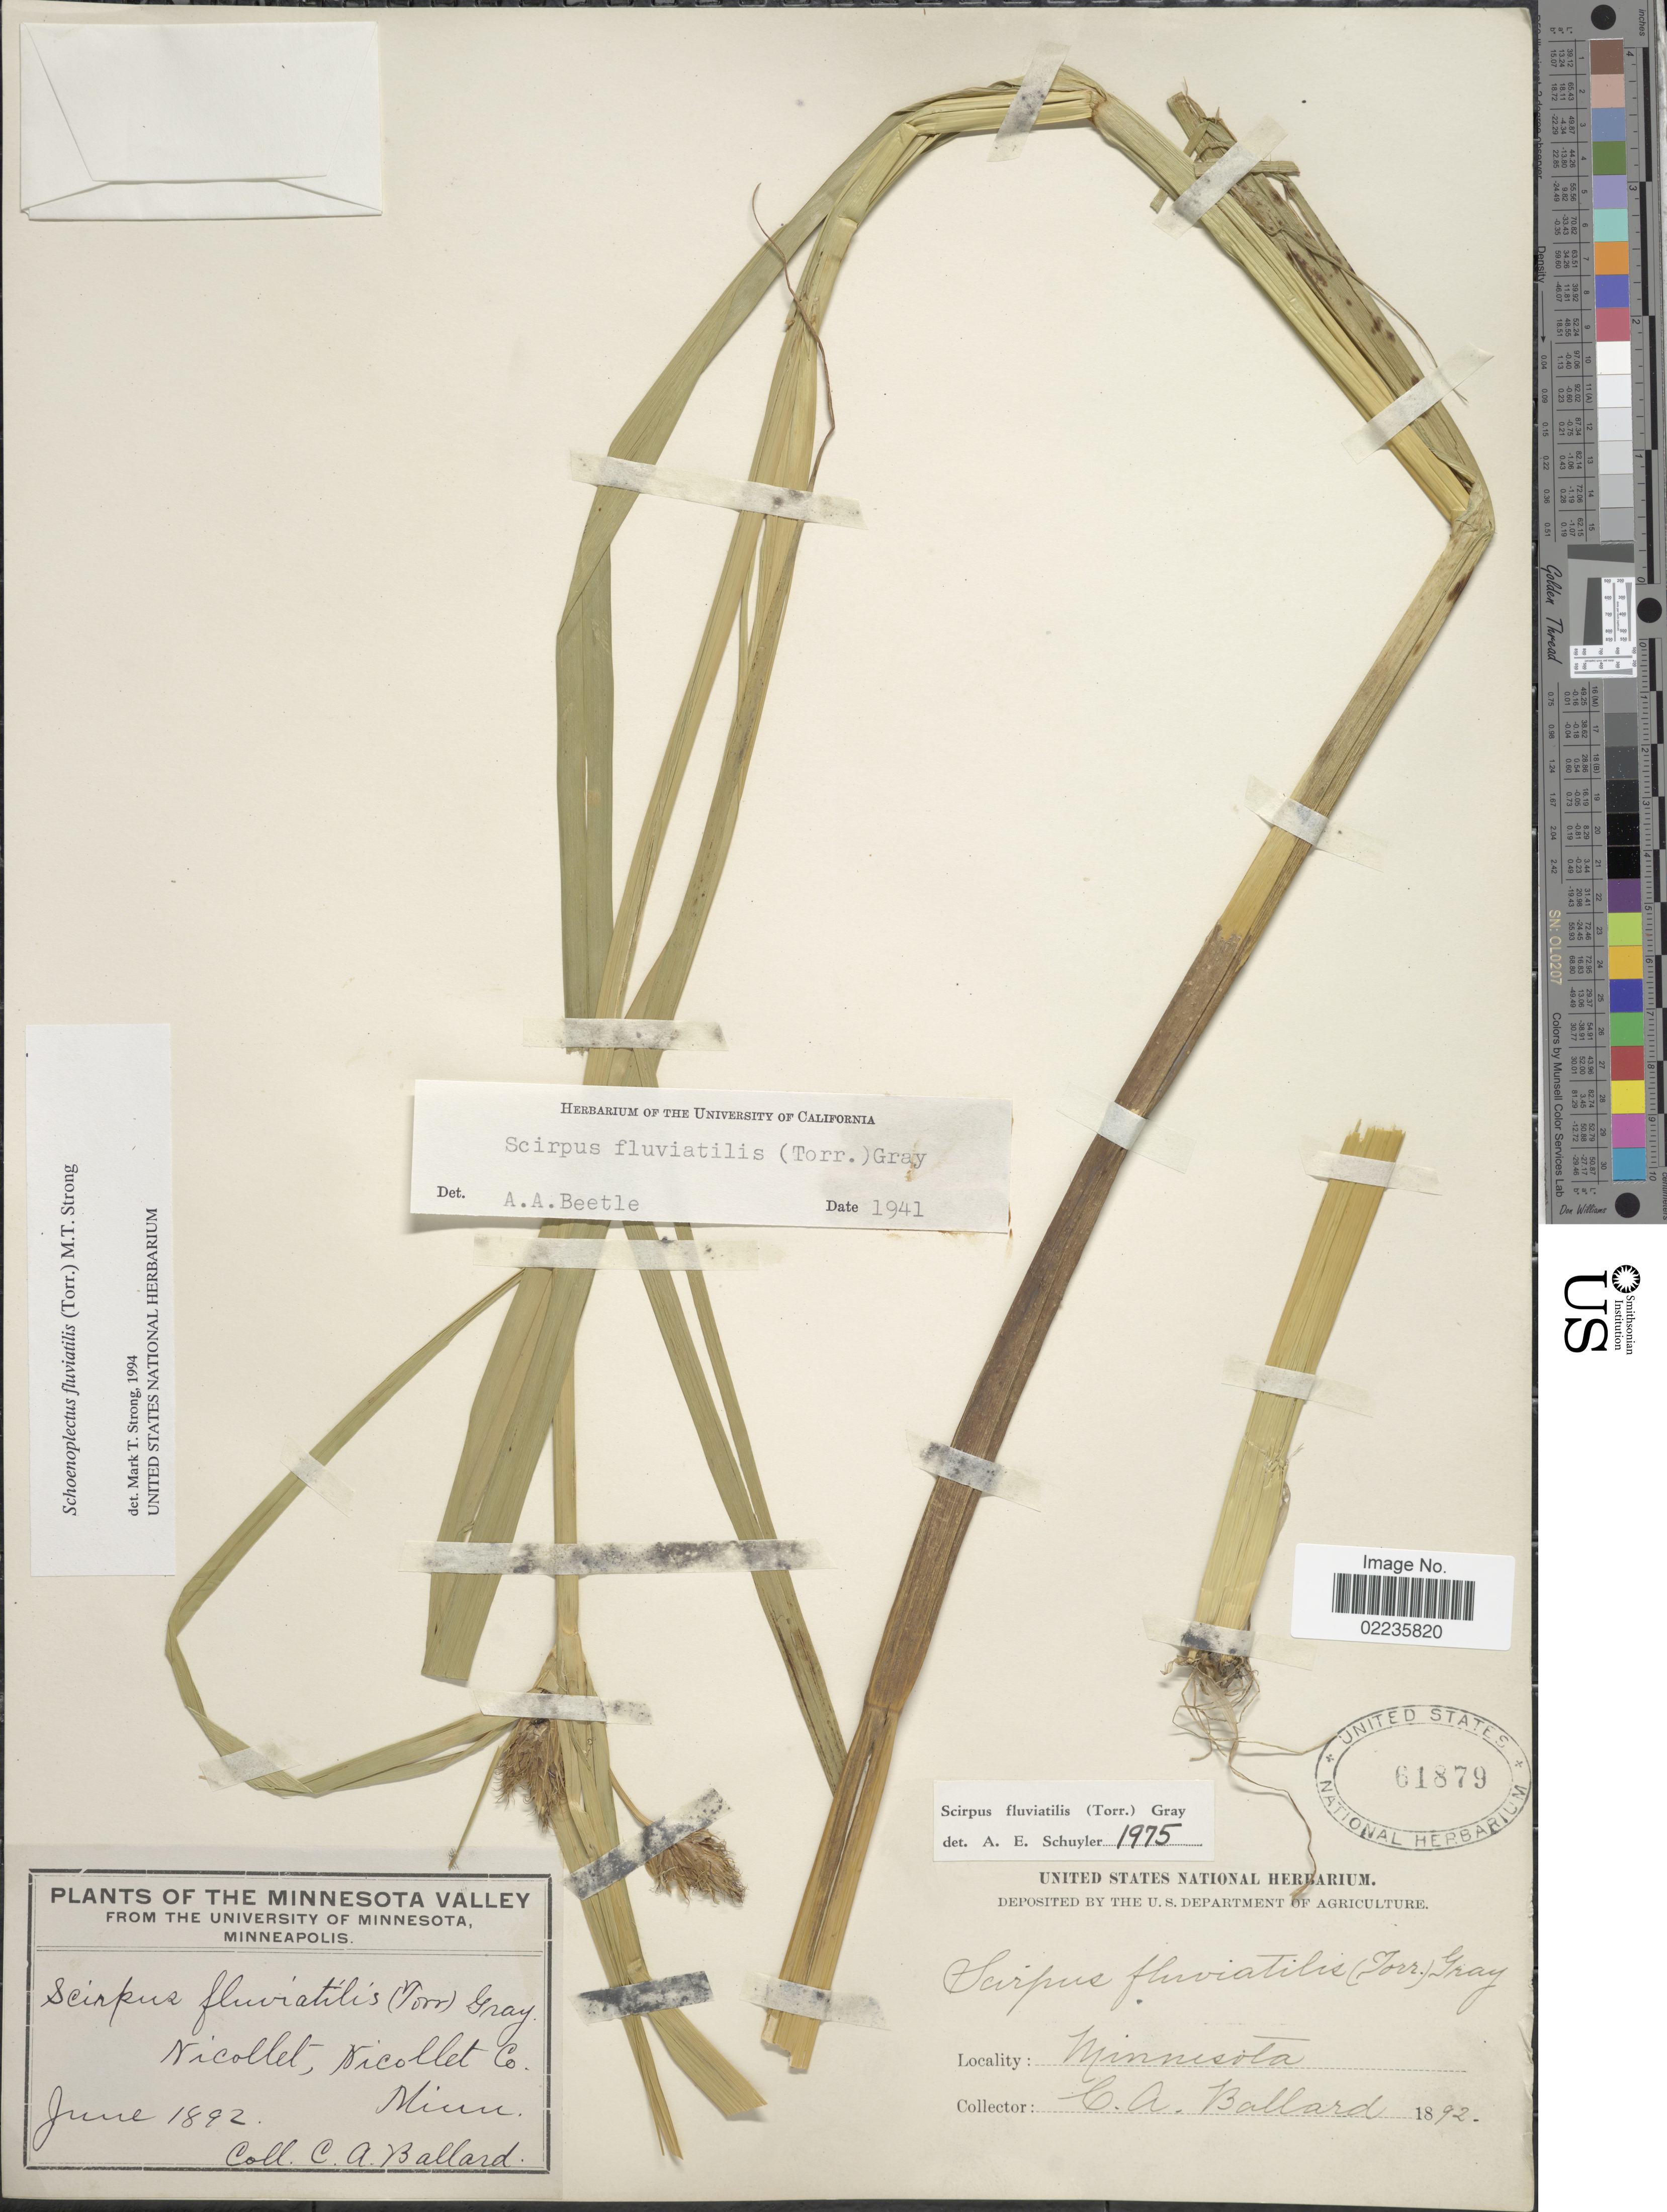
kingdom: Plantae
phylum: Tracheophyta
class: Liliopsida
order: Poales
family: Cyperaceae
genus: Bolboschoenus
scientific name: Bolboschoenus fluviatilis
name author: (Torr.) Soják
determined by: Strong, M. T., (US), Smithsonian Institution - National Museum of Natural History (UNITED STATES)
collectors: C. A. Ballard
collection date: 1892-06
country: United States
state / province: Minnesota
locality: Minnesota Valley. Nicollet, Nicollet Co. Minn.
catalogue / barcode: US 61879